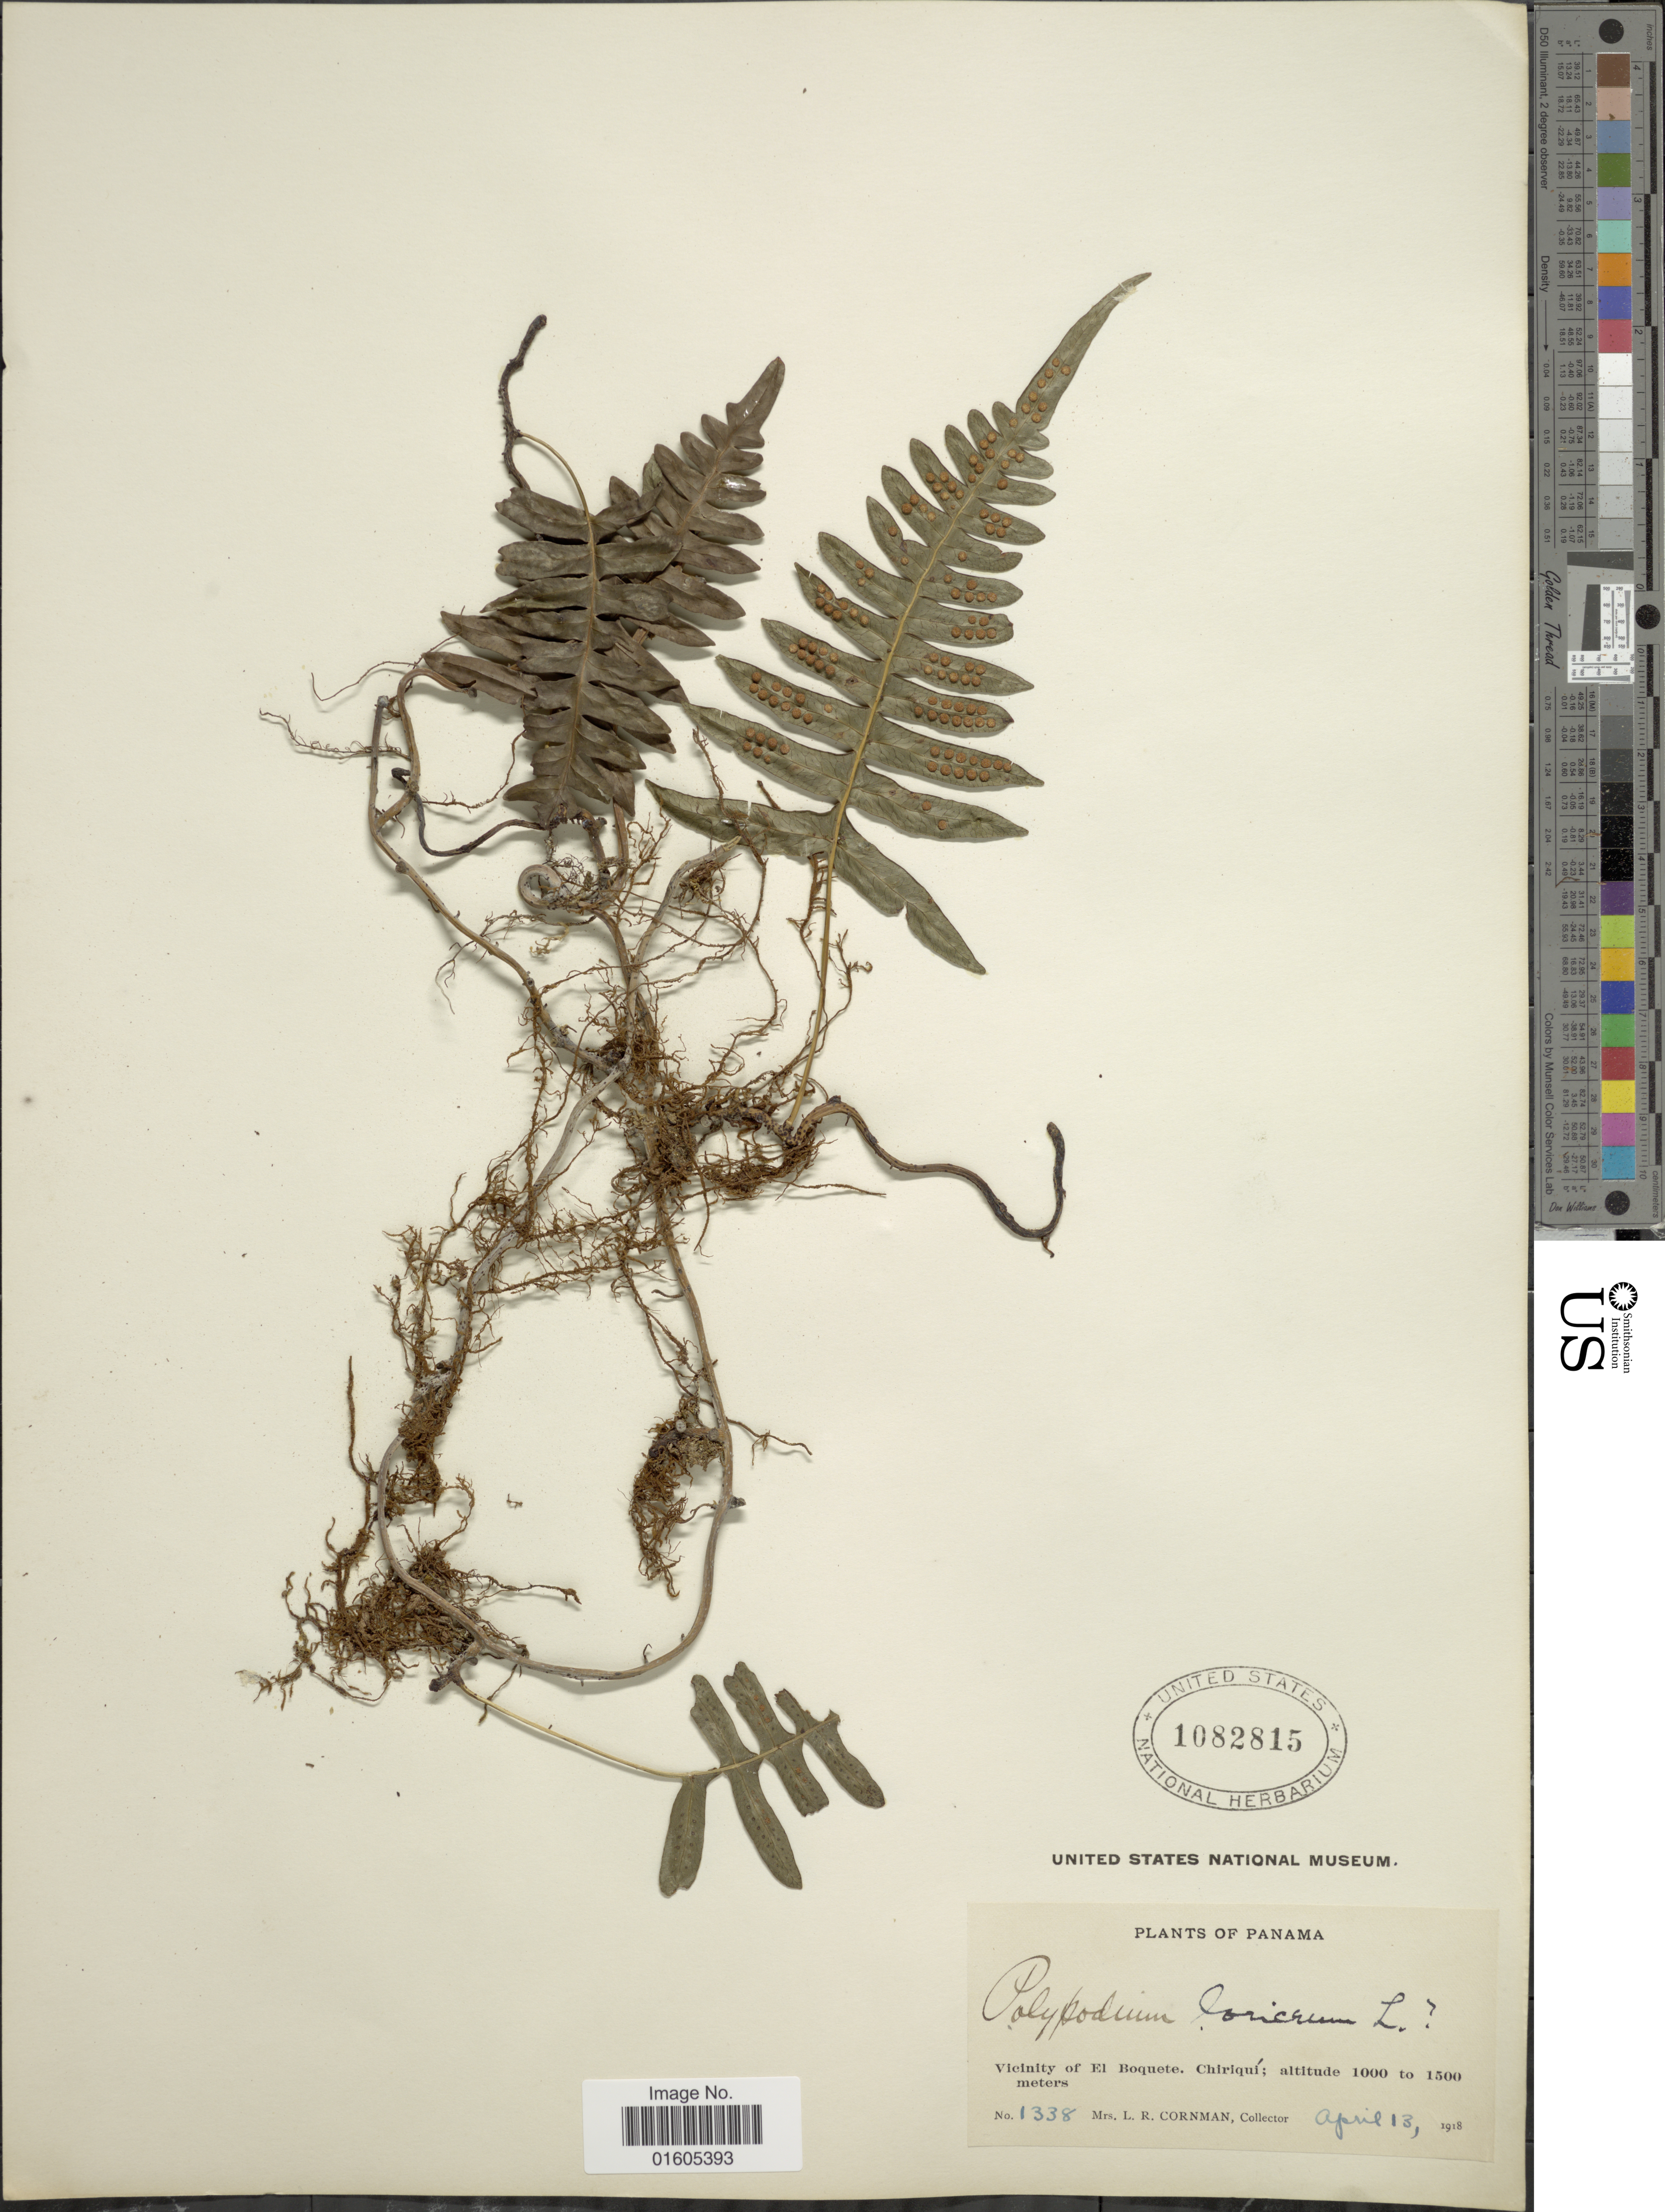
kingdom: Plantae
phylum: Tracheophyta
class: Polypodiopsida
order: Polypodiales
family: Polypodiaceae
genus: Serpocaulon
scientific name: Serpocaulon ptilorhizon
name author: (Christ) A.R. Sm.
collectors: L. Cornman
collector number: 1338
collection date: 1918-04-13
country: Panama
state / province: Chiriqui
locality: Vicinity of El Boquete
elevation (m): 1000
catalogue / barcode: US 1082815